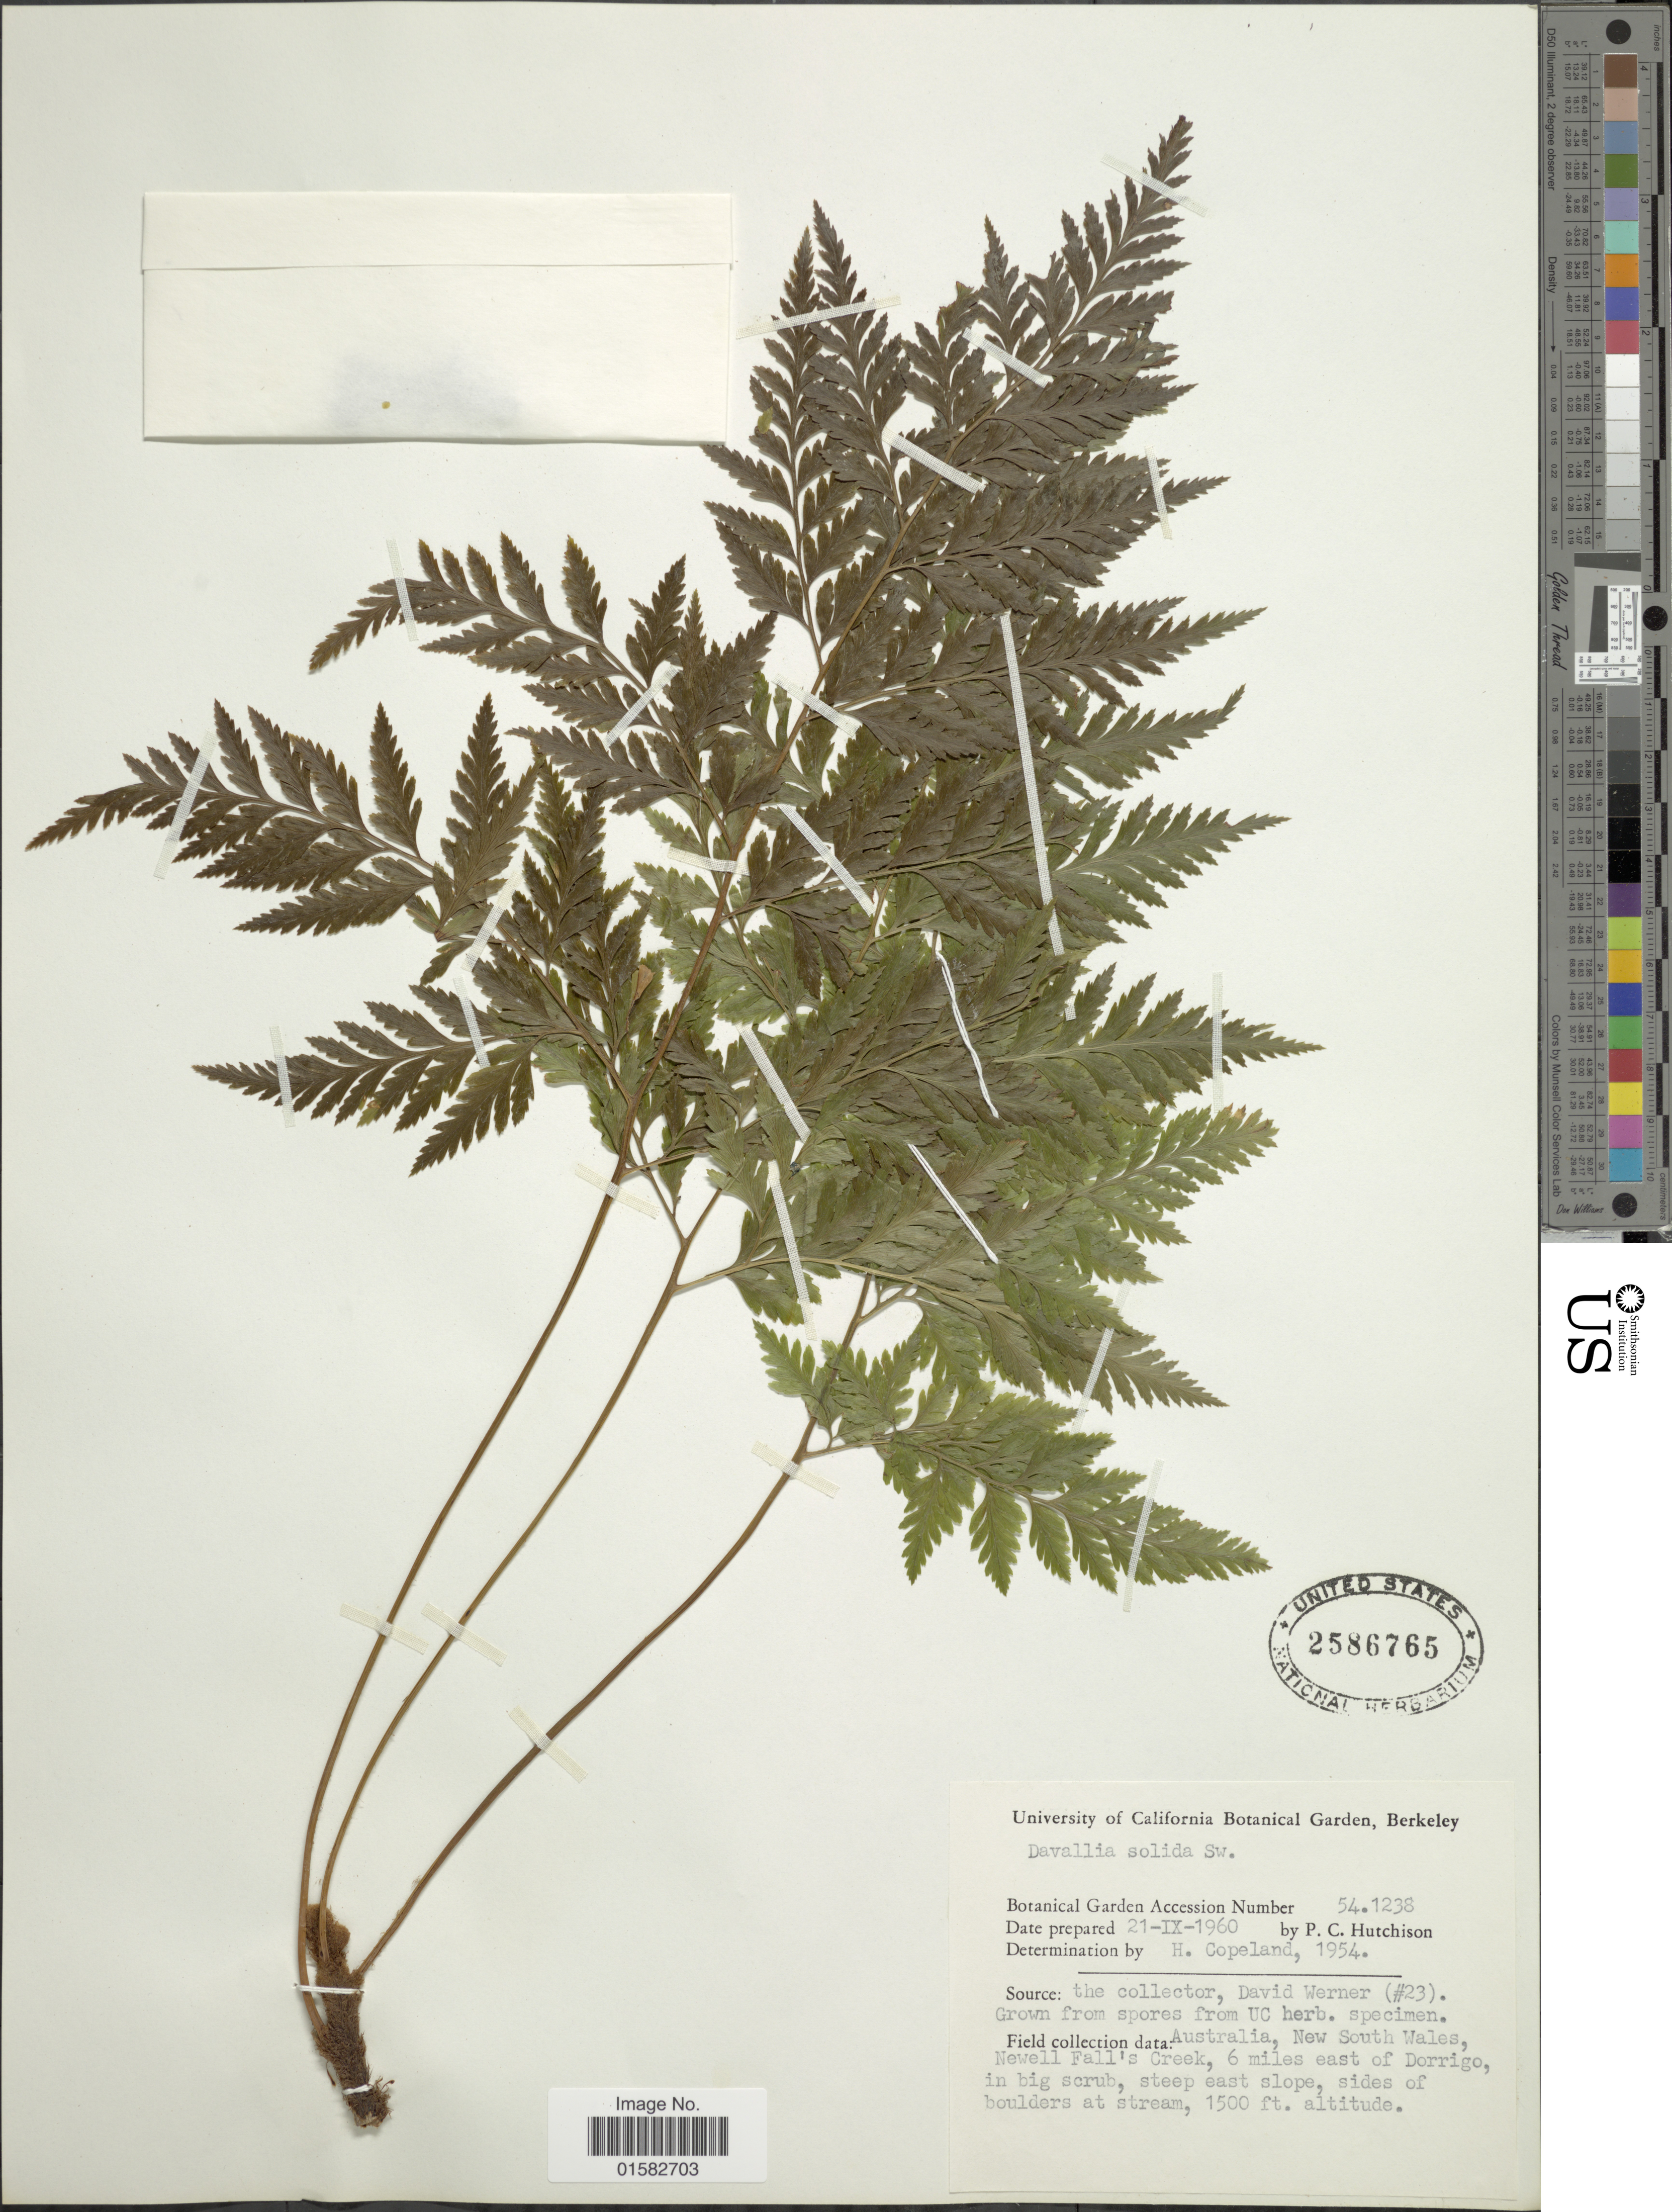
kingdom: Plantae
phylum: Tracheophyta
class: Polypodiopsida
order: Polypodiales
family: Davalliaceae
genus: Davallia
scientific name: Davallia solida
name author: (G. Forst.) Sw.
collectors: P. C. Hutchison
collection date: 1960-09-21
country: United States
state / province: California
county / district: Alameda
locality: University of California Botanical Garden, Berkeley, Botanical Garden Accession Number 54.1238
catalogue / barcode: US 2586765